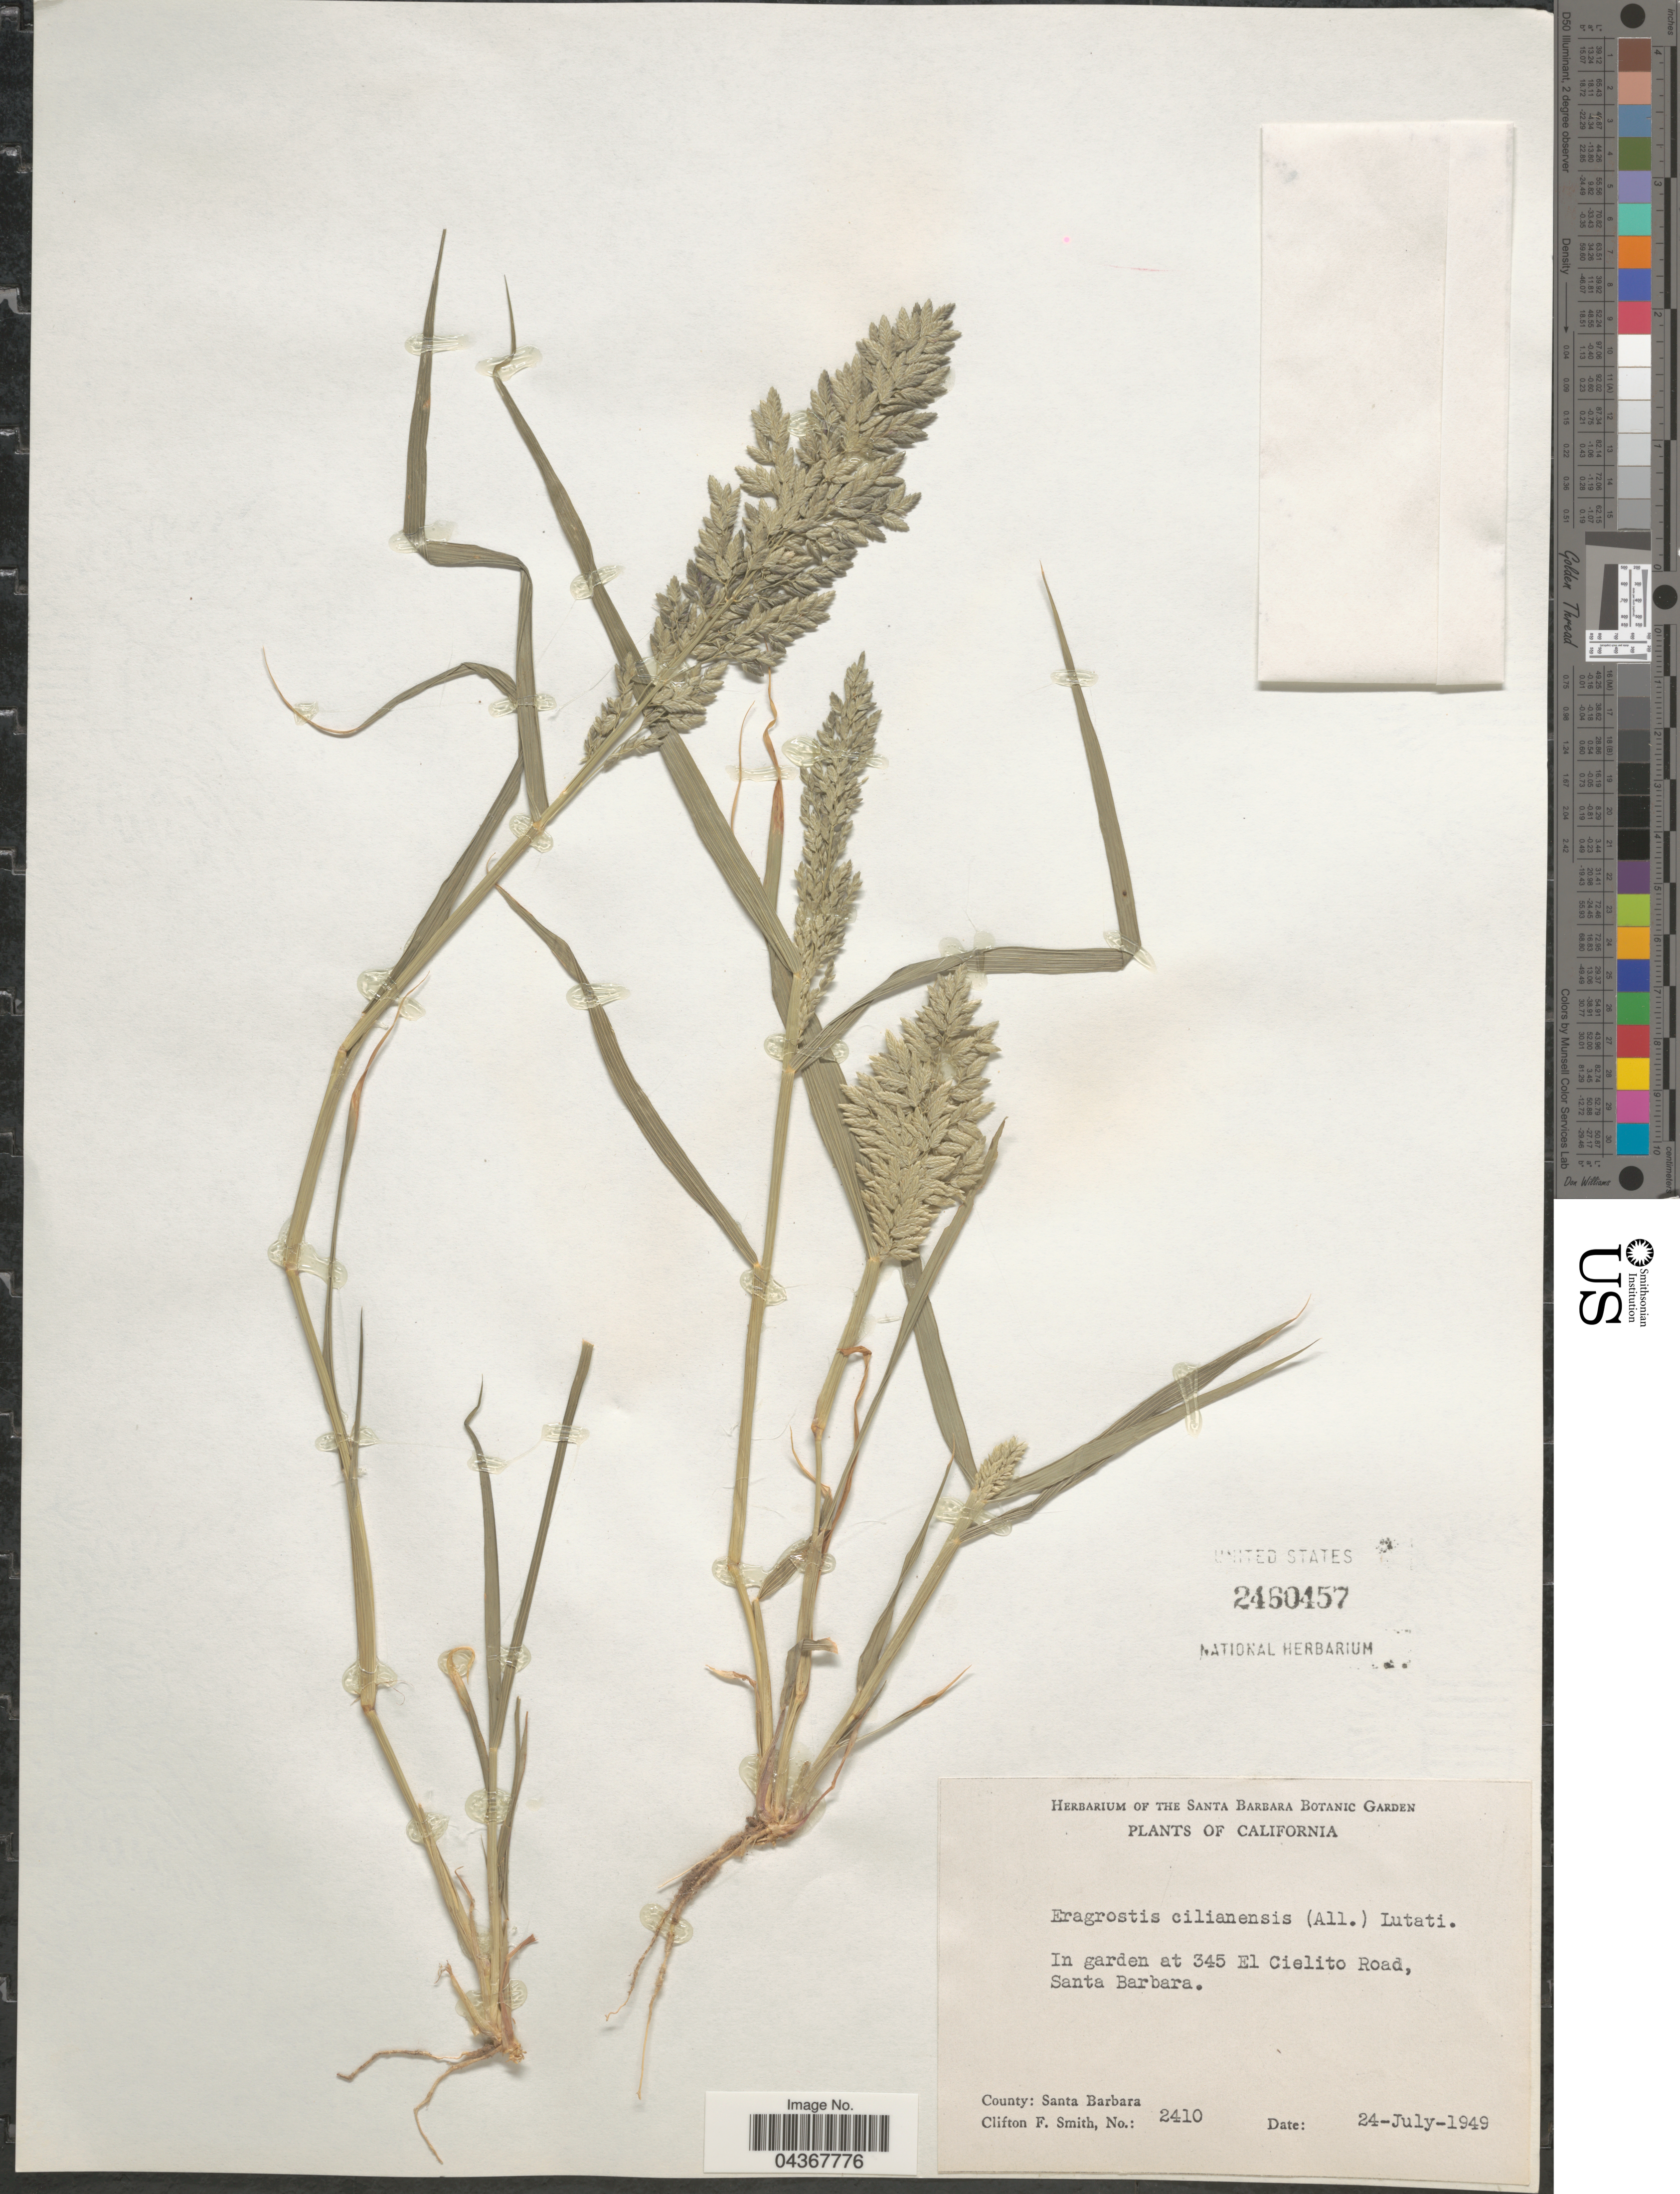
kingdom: Plantae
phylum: Tracheophyta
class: Liliopsida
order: Poales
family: Poaceae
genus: Eragrostis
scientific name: Eragrostis cilianensis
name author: (Bellardi) Vignolo ex Janch.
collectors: C. F. Smith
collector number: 2410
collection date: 1949-07-24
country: United States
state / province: California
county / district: Santa Barbara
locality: In garden at 345 El Cielito Road, Santa Barbara. County: Santa Barbara.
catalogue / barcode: US 2460457